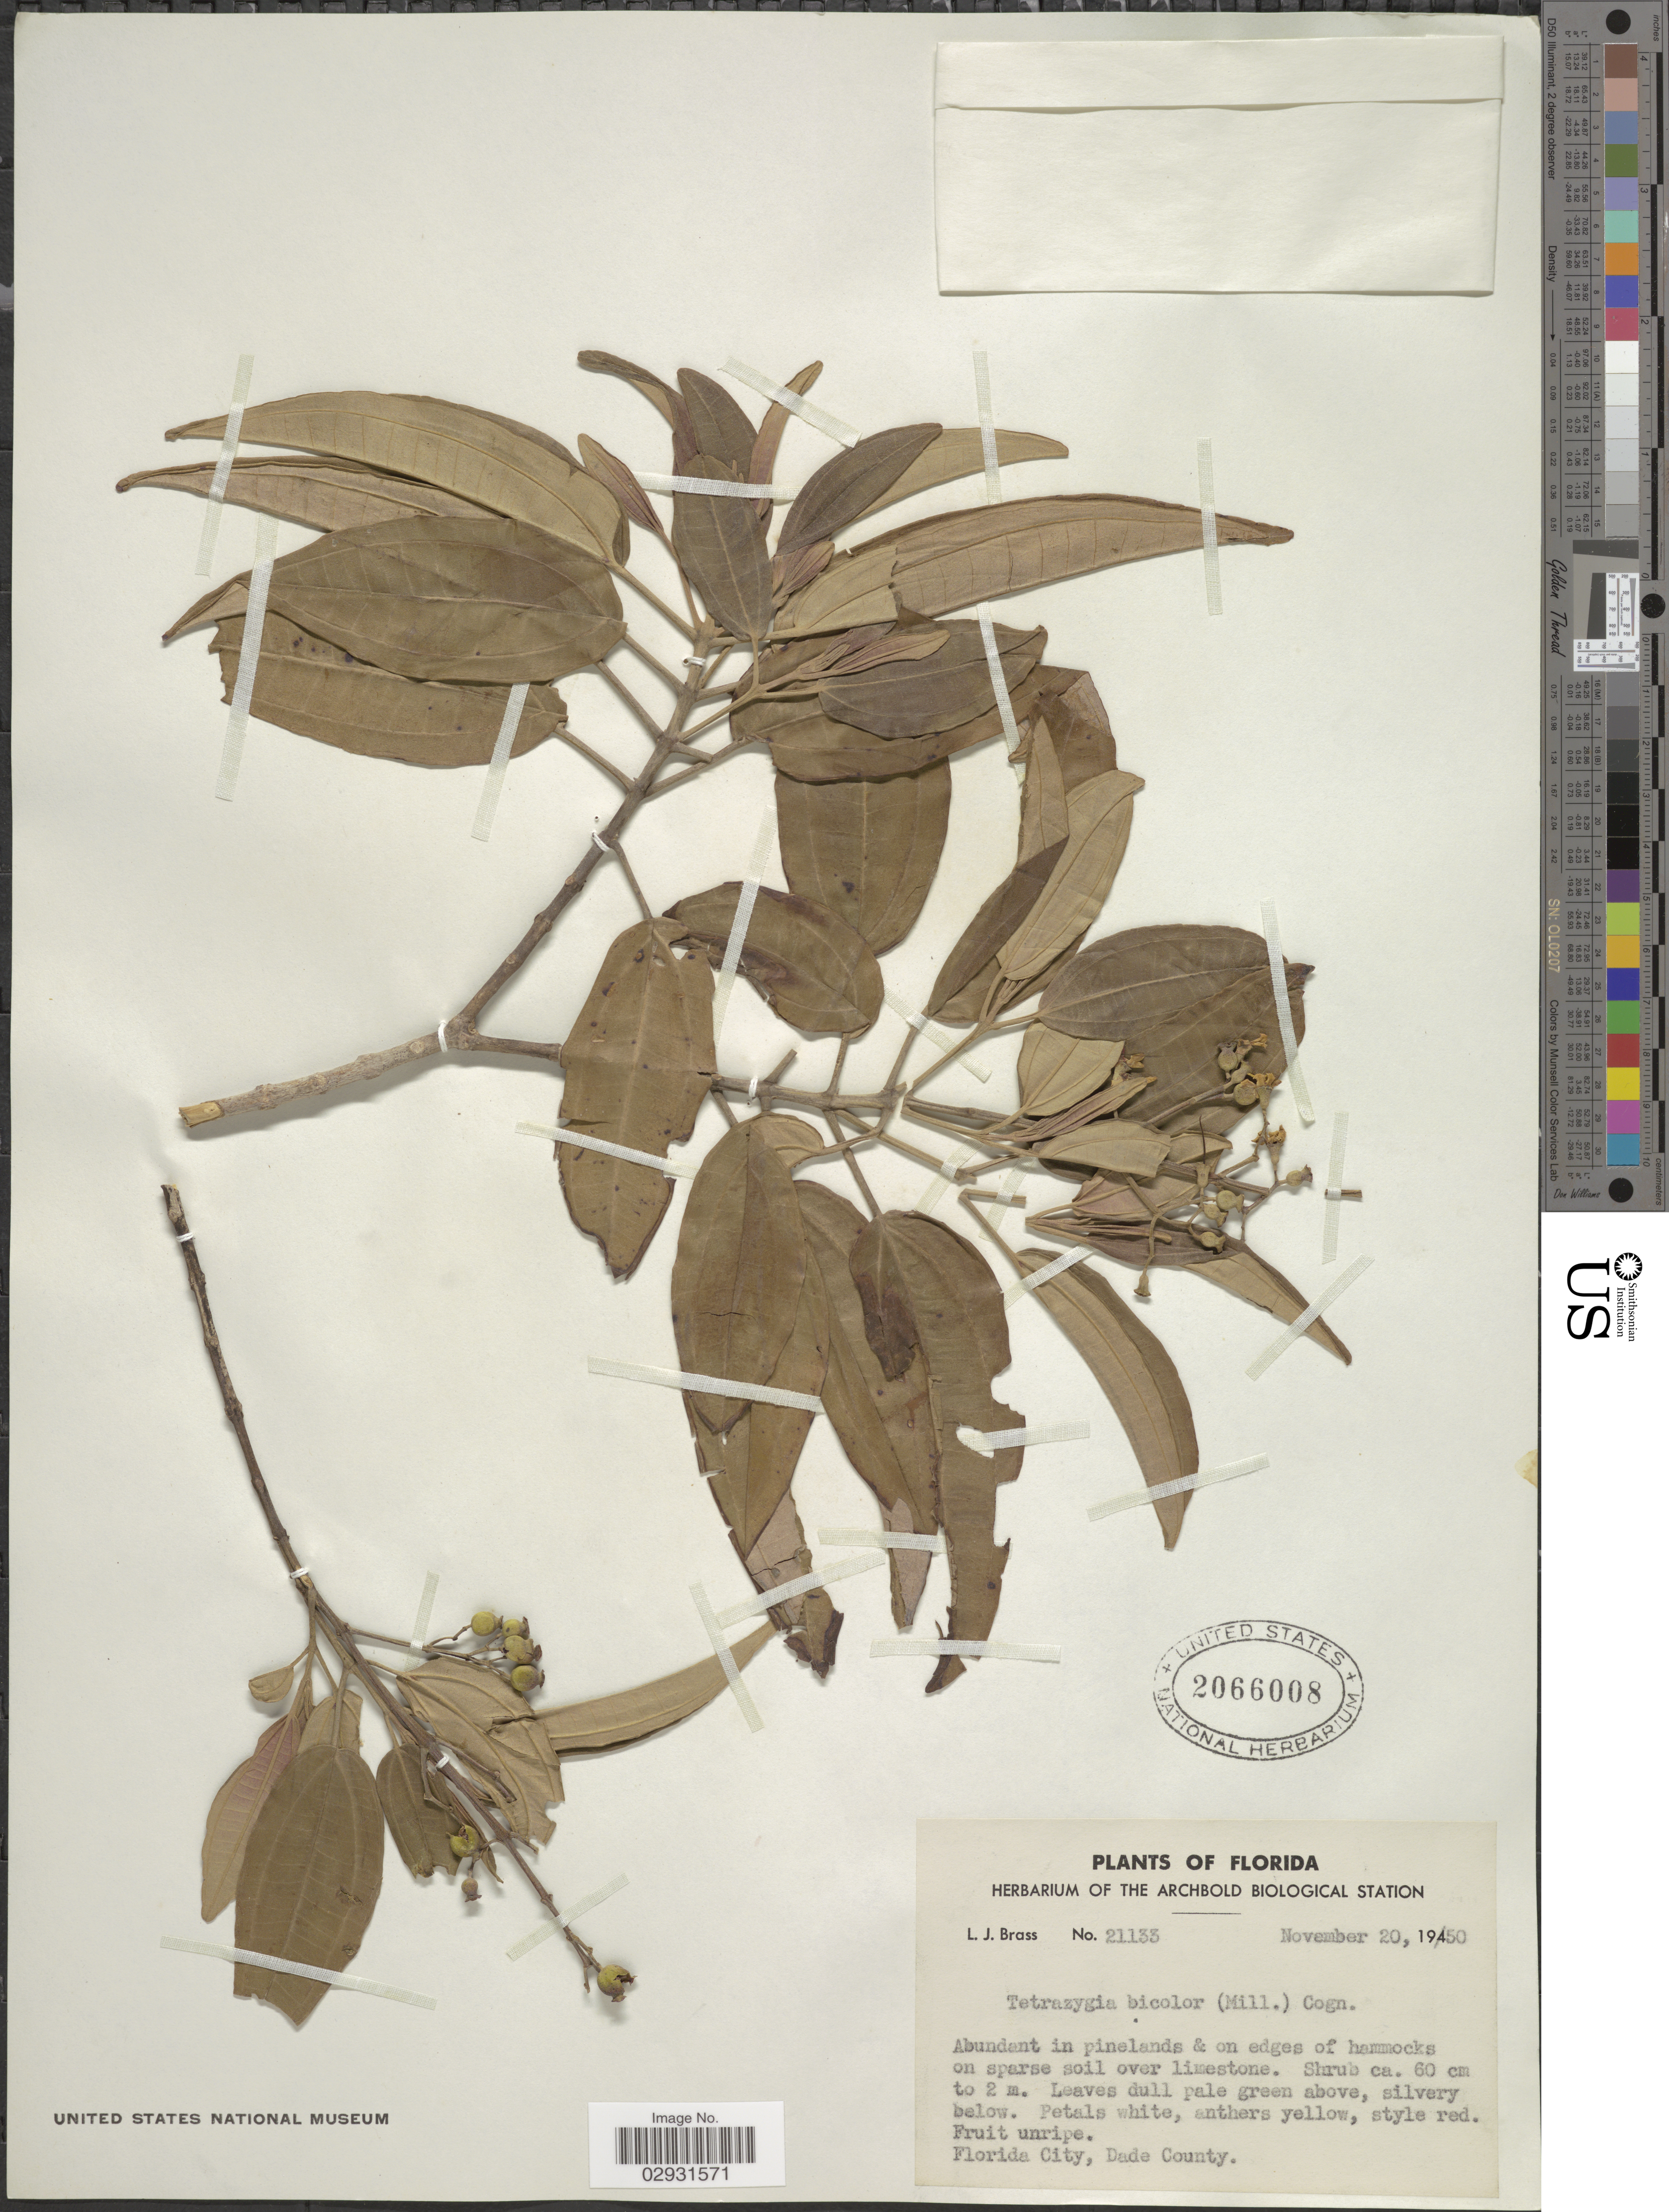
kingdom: Plantae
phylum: Tracheophyta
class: Magnoliopsida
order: Myrtales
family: Melastomataceae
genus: Tetrazygia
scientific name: Tetrazygia bicolor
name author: (Mill.) Cogn.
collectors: L. J. Brass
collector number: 21133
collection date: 1950-11-20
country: United States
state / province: Florida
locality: Florida City, Dade County.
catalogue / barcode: US 2066008